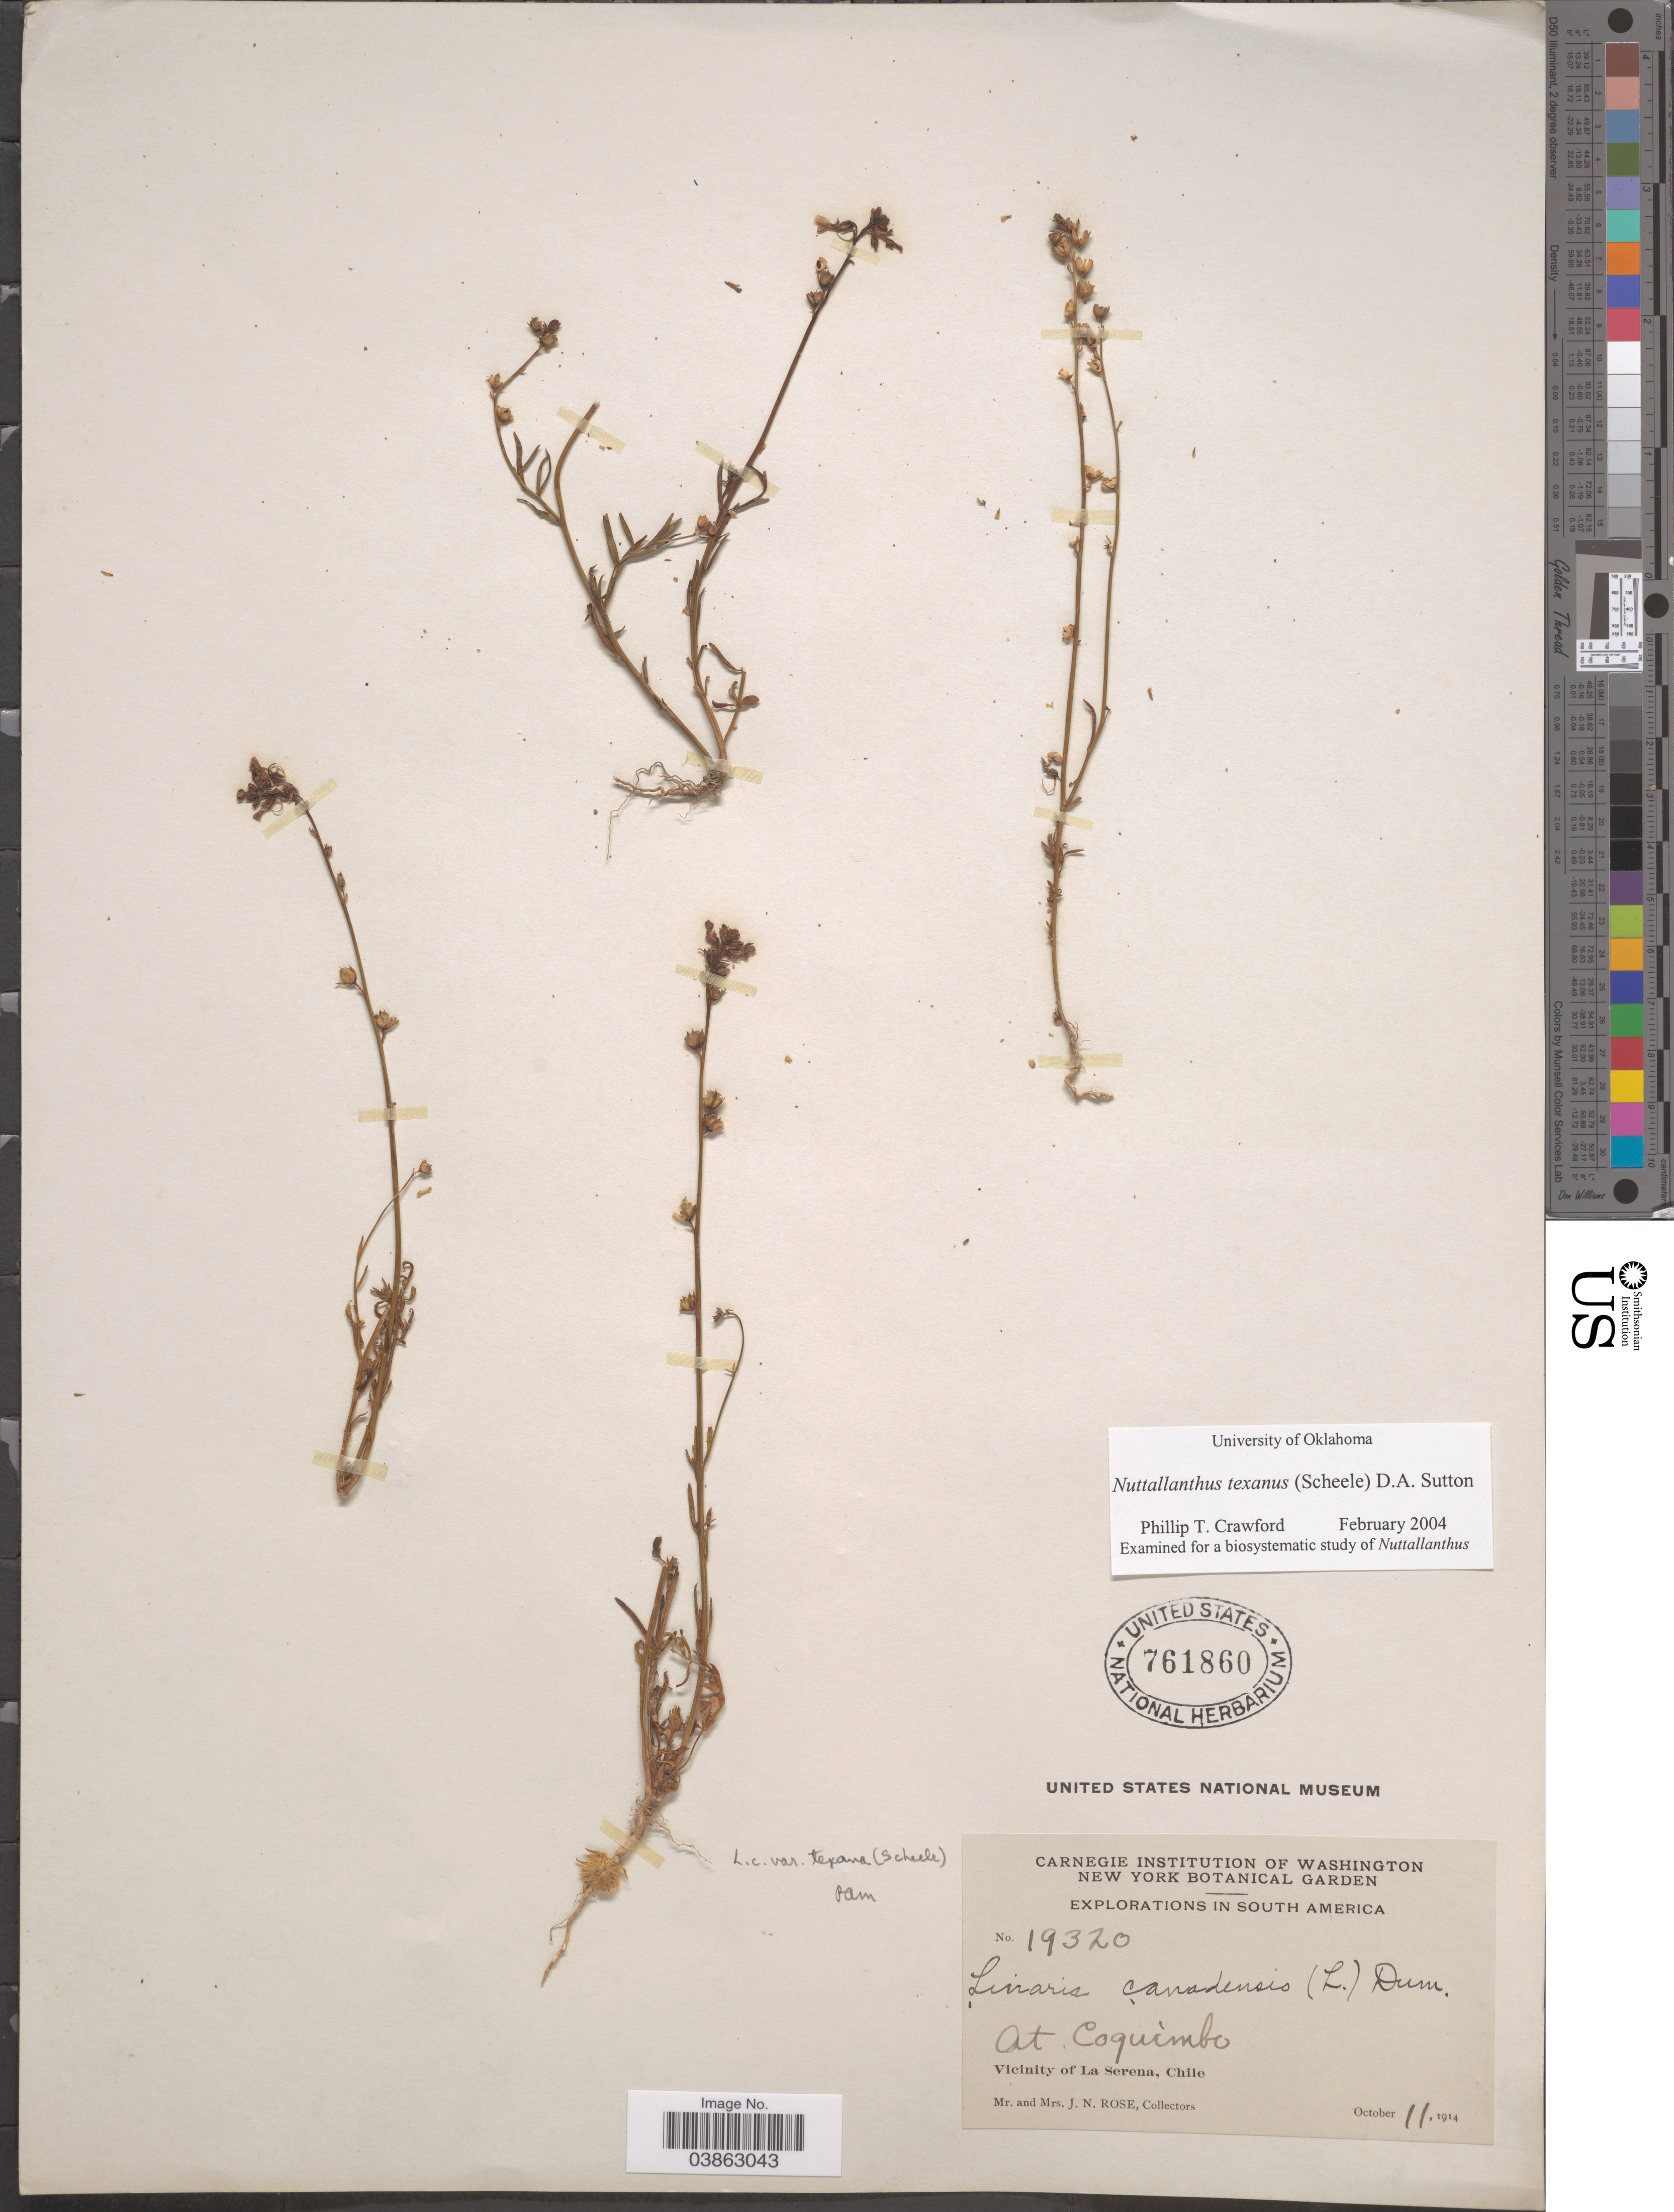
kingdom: Plantae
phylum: Tracheophyta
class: Magnoliopsida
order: Lamiales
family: Plantaginaceae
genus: Linaria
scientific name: Linaria texana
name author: Scheele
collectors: J. N. Rose & L. B. Rose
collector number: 19320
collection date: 1914-10-11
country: Chile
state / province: Coquimbo (IV)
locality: At Coquimbo. Vicinity of La Serena.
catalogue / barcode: US 761860